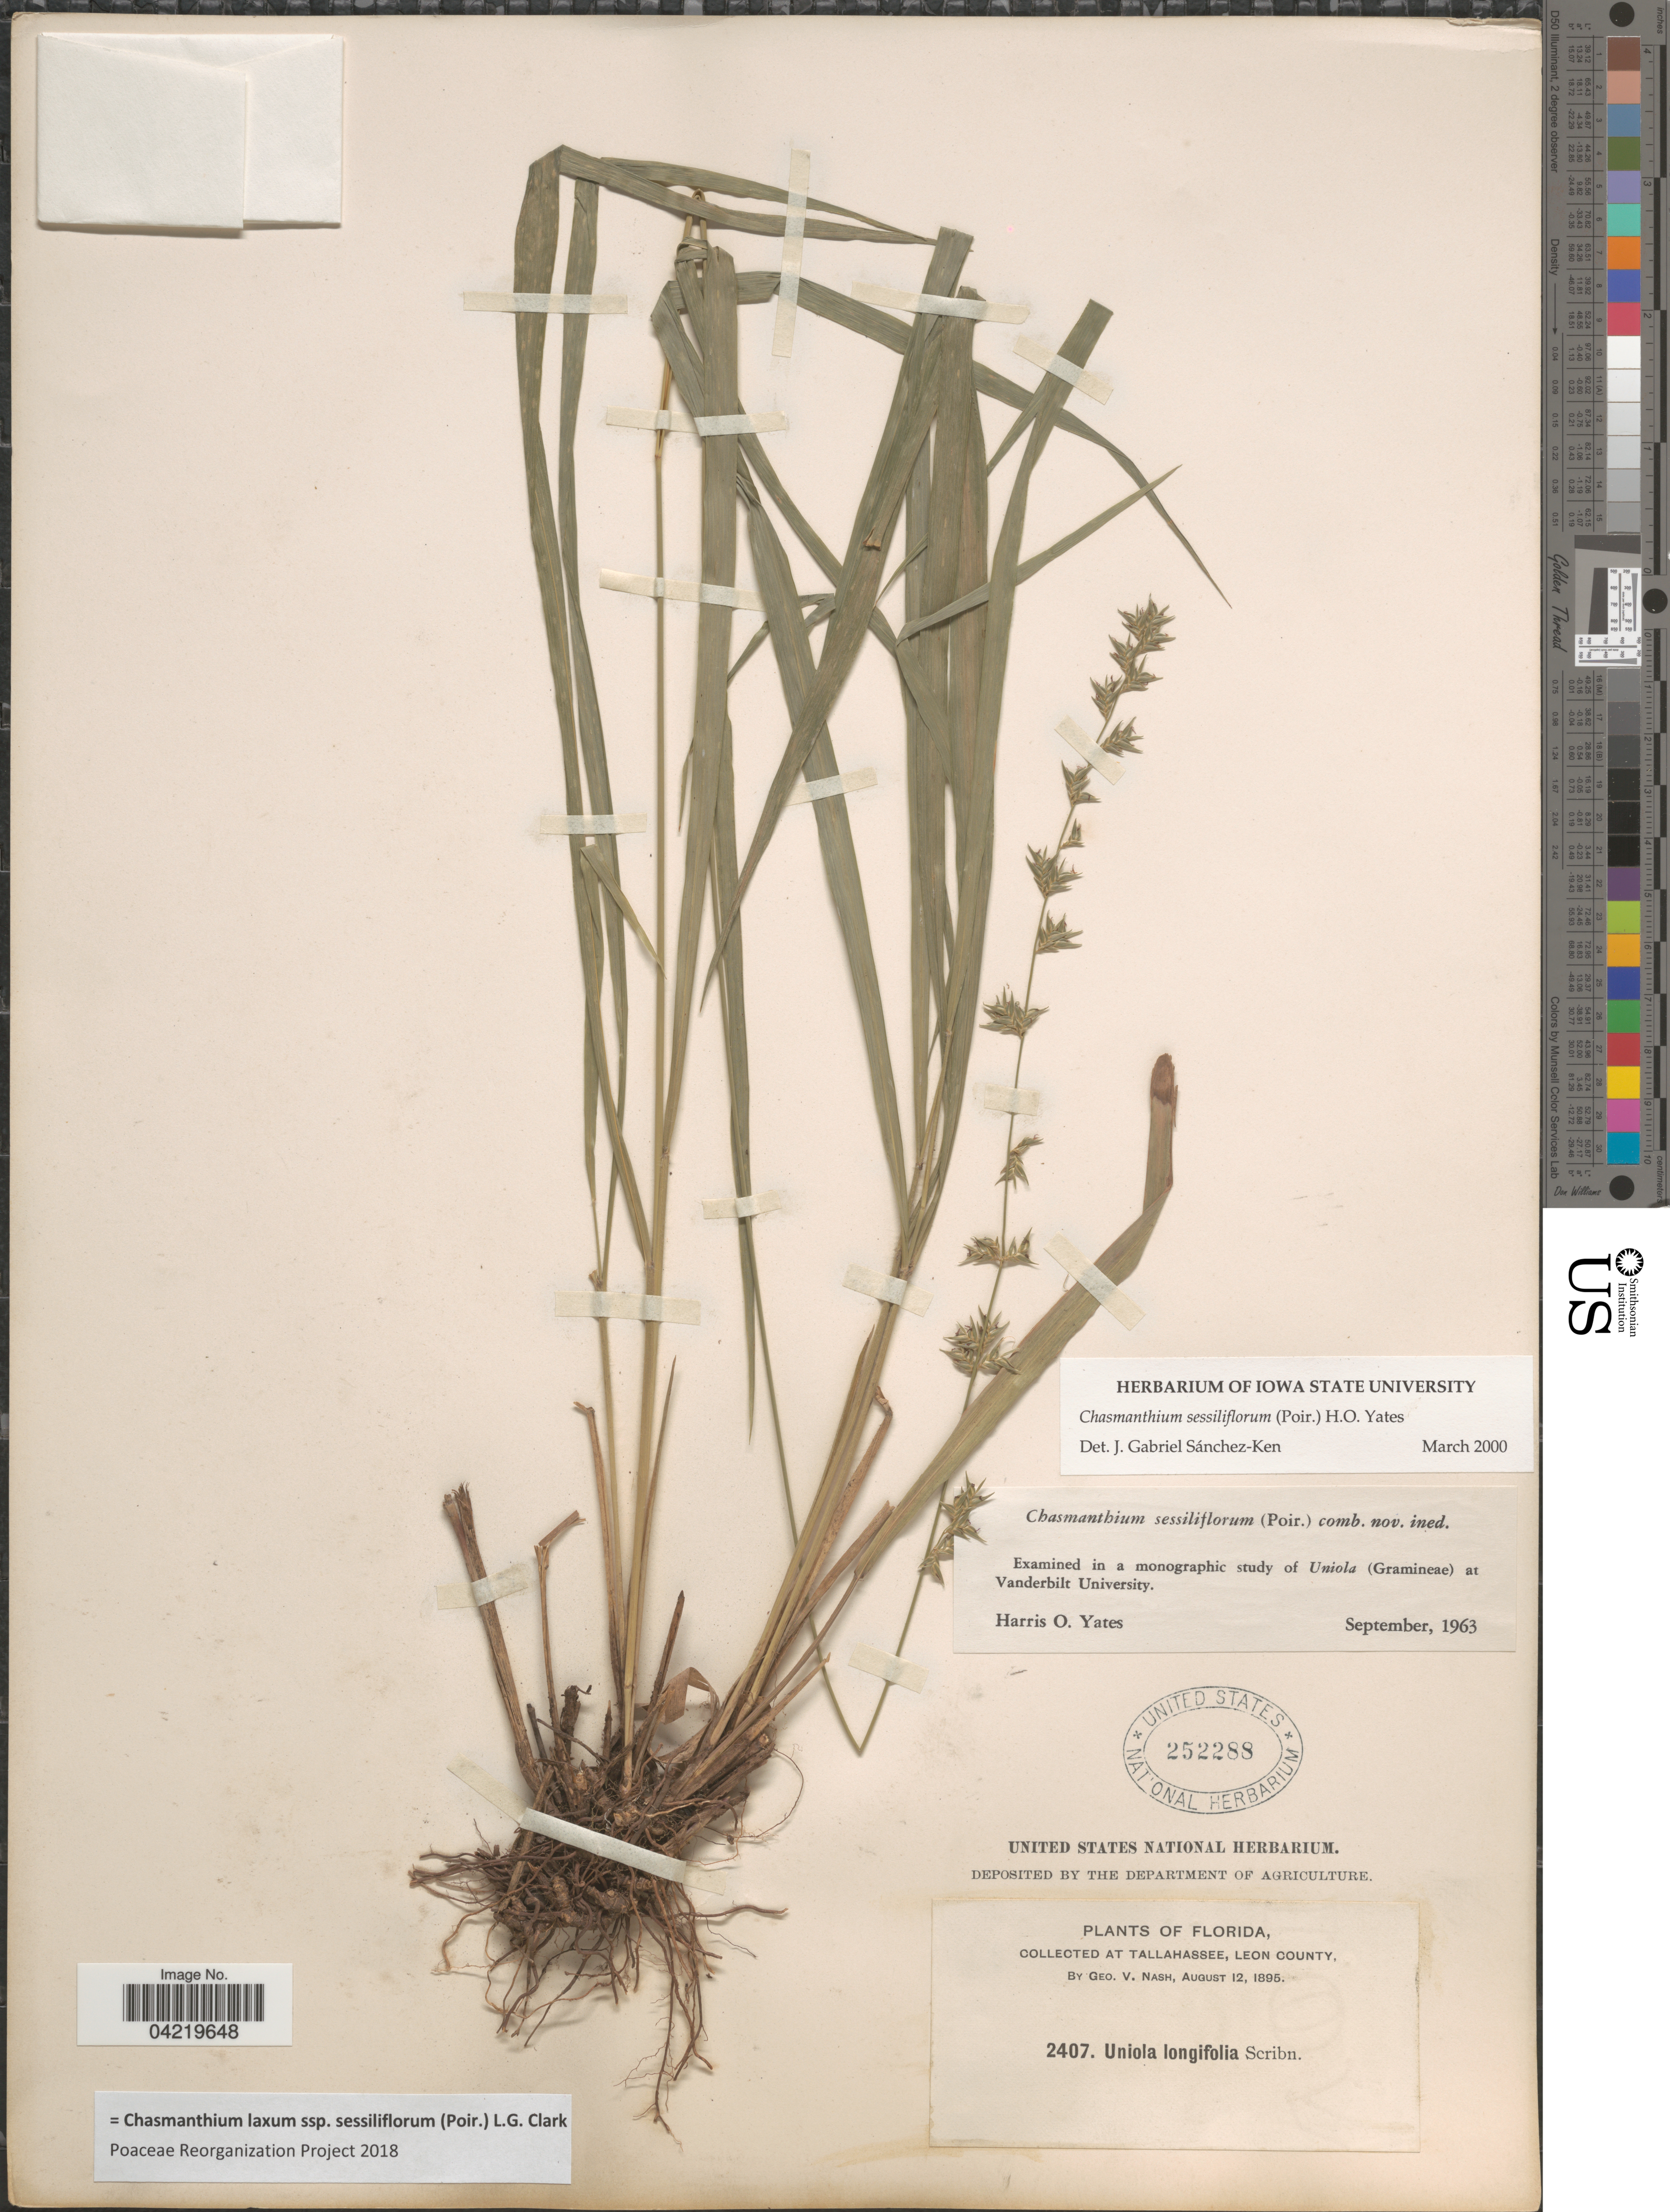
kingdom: Plantae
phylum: Tracheophyta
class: Liliopsida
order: Poales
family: Poaceae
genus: Chasmanthium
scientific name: Chasmanthium laxum subsp. sessiliflorum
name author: (L.) H.O. Yates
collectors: G. V. Nash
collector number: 2407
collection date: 1895-08-12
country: United States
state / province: Florida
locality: Tallahassee, Leon County.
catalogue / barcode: US 252288